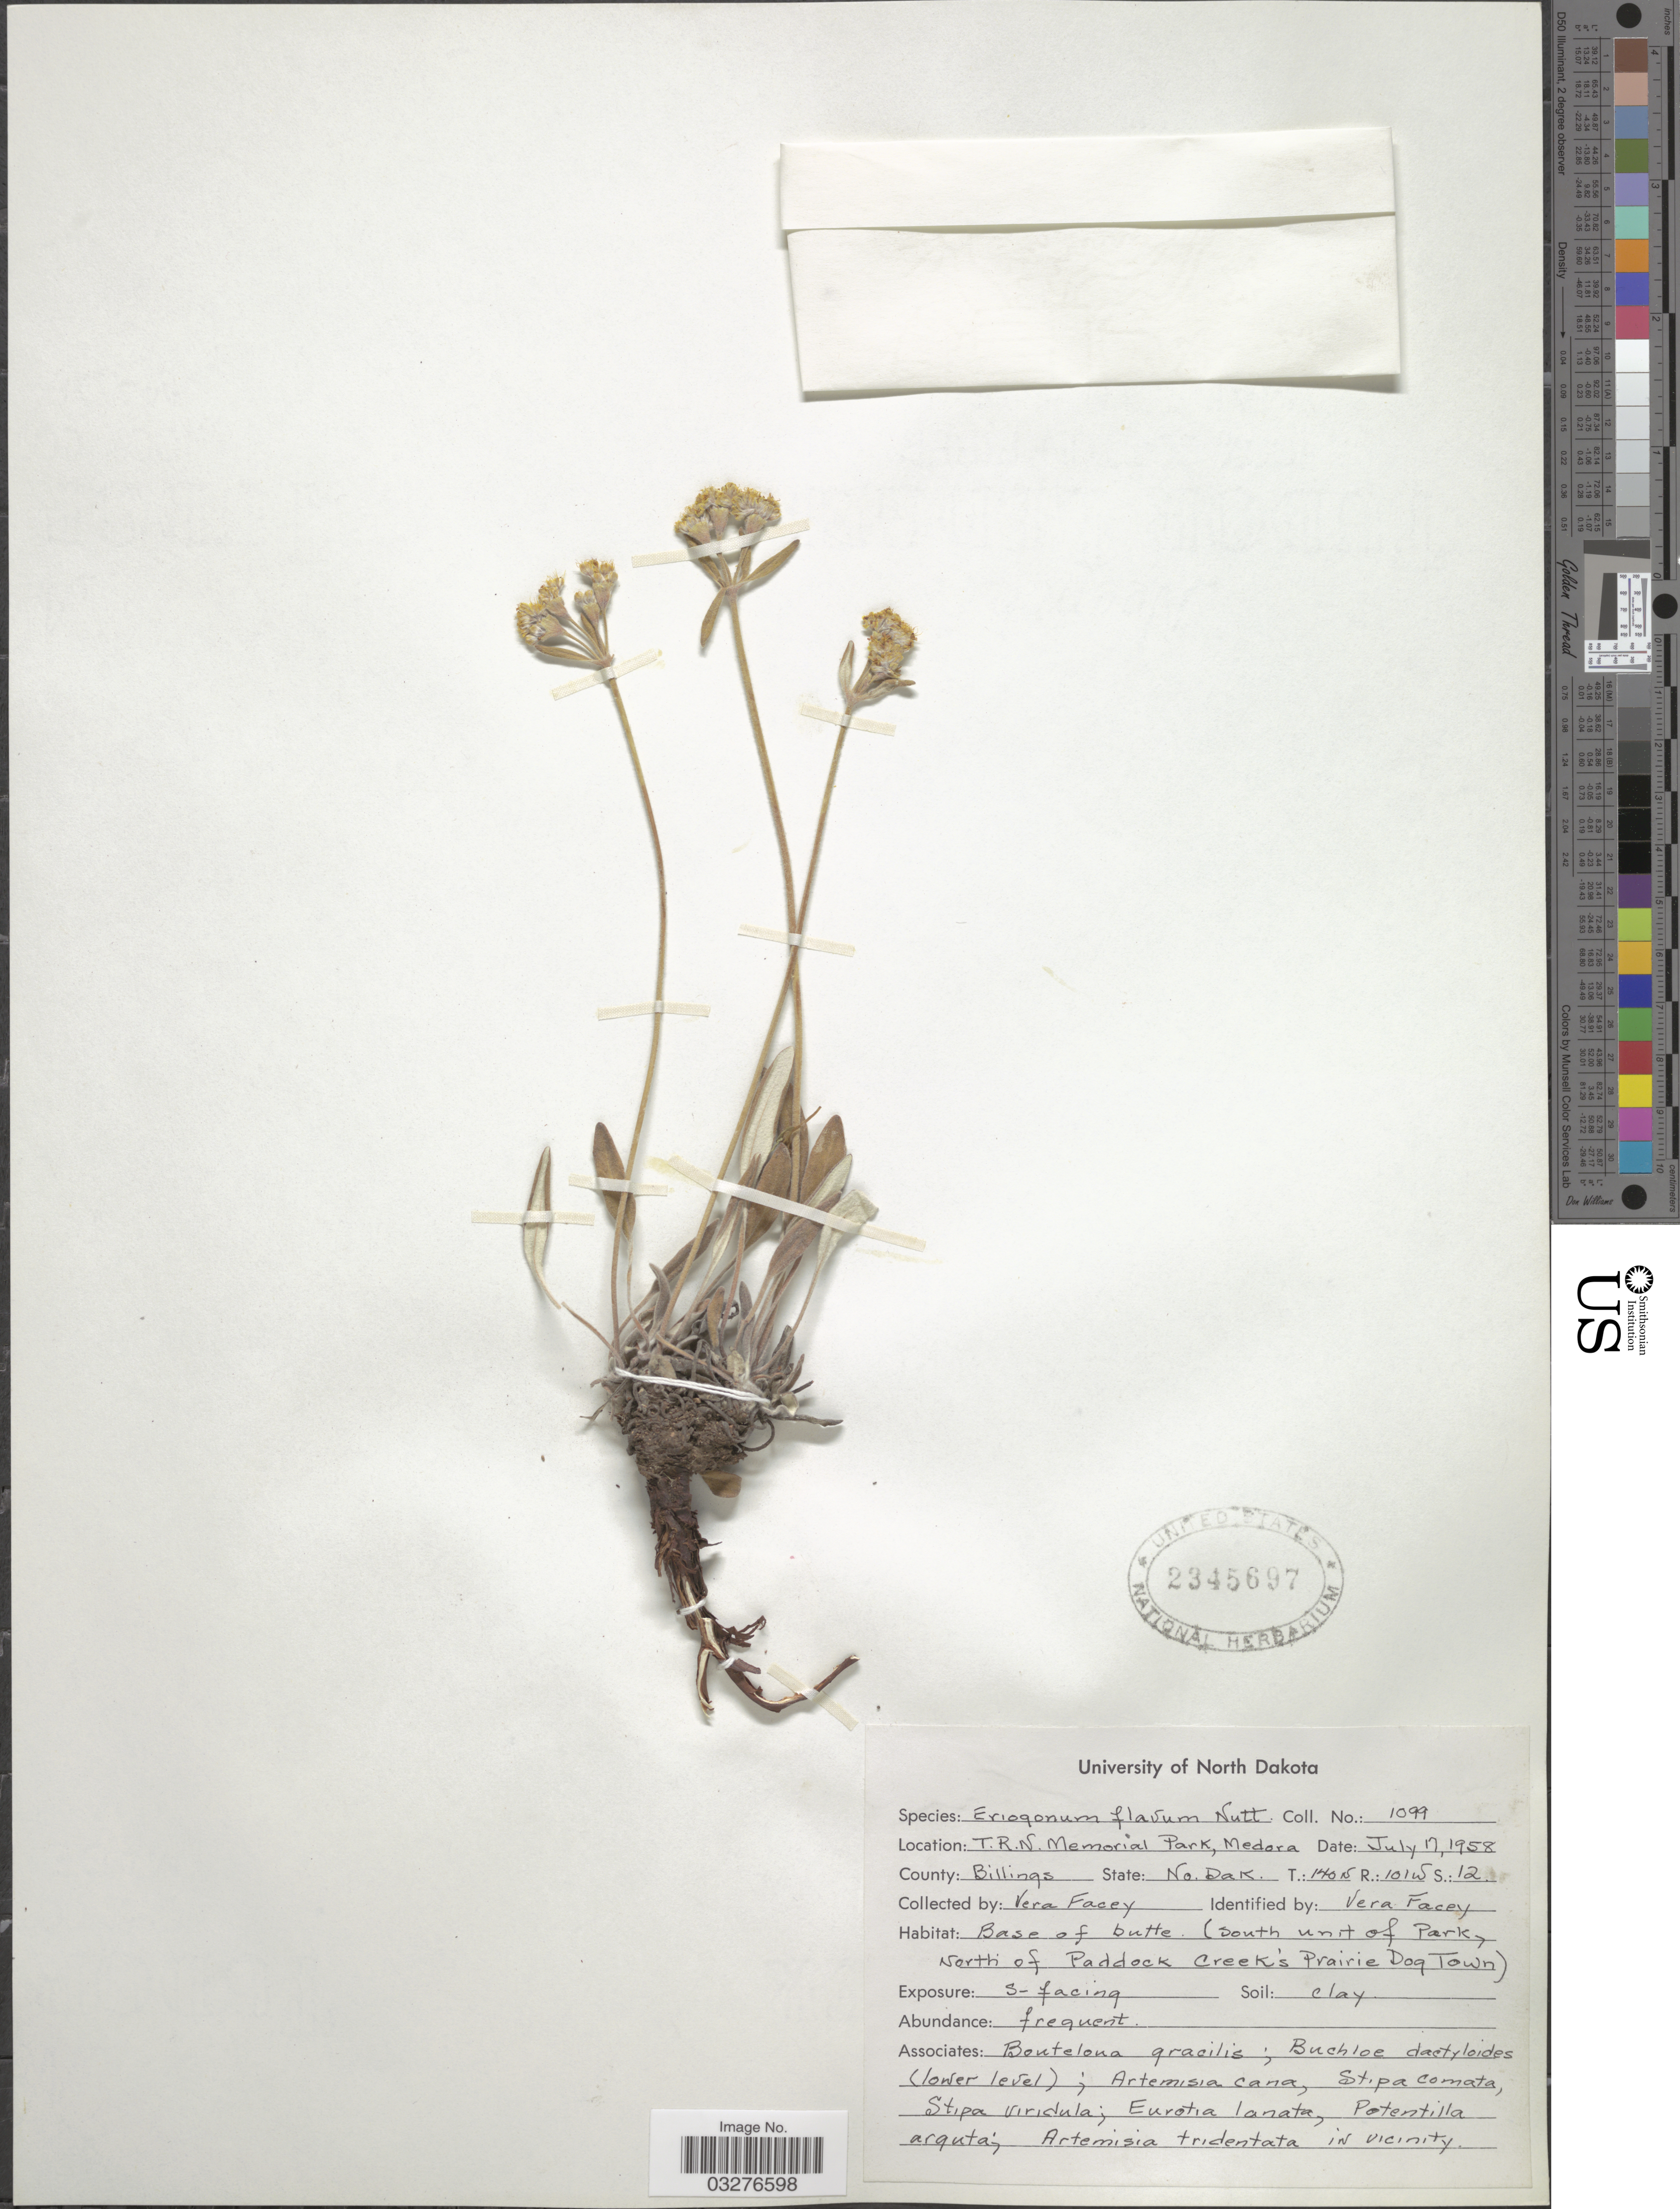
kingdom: Plantae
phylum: Tracheophyta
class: Magnoliopsida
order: Caryophyllales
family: Polygonaceae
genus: Eriogonum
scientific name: Eriogonum flavum var. flavum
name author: Nutt. ex Benth.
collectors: V. Facey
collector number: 1099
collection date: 1958-07-17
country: United States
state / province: North Dakota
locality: T.R.N. Memorial Park, County: Billings, T.:140N [interpreted] R.:101W S.:12 (south unit of Park, north of Paddock Creek's Prairie Dog Town).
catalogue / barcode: US 2345697